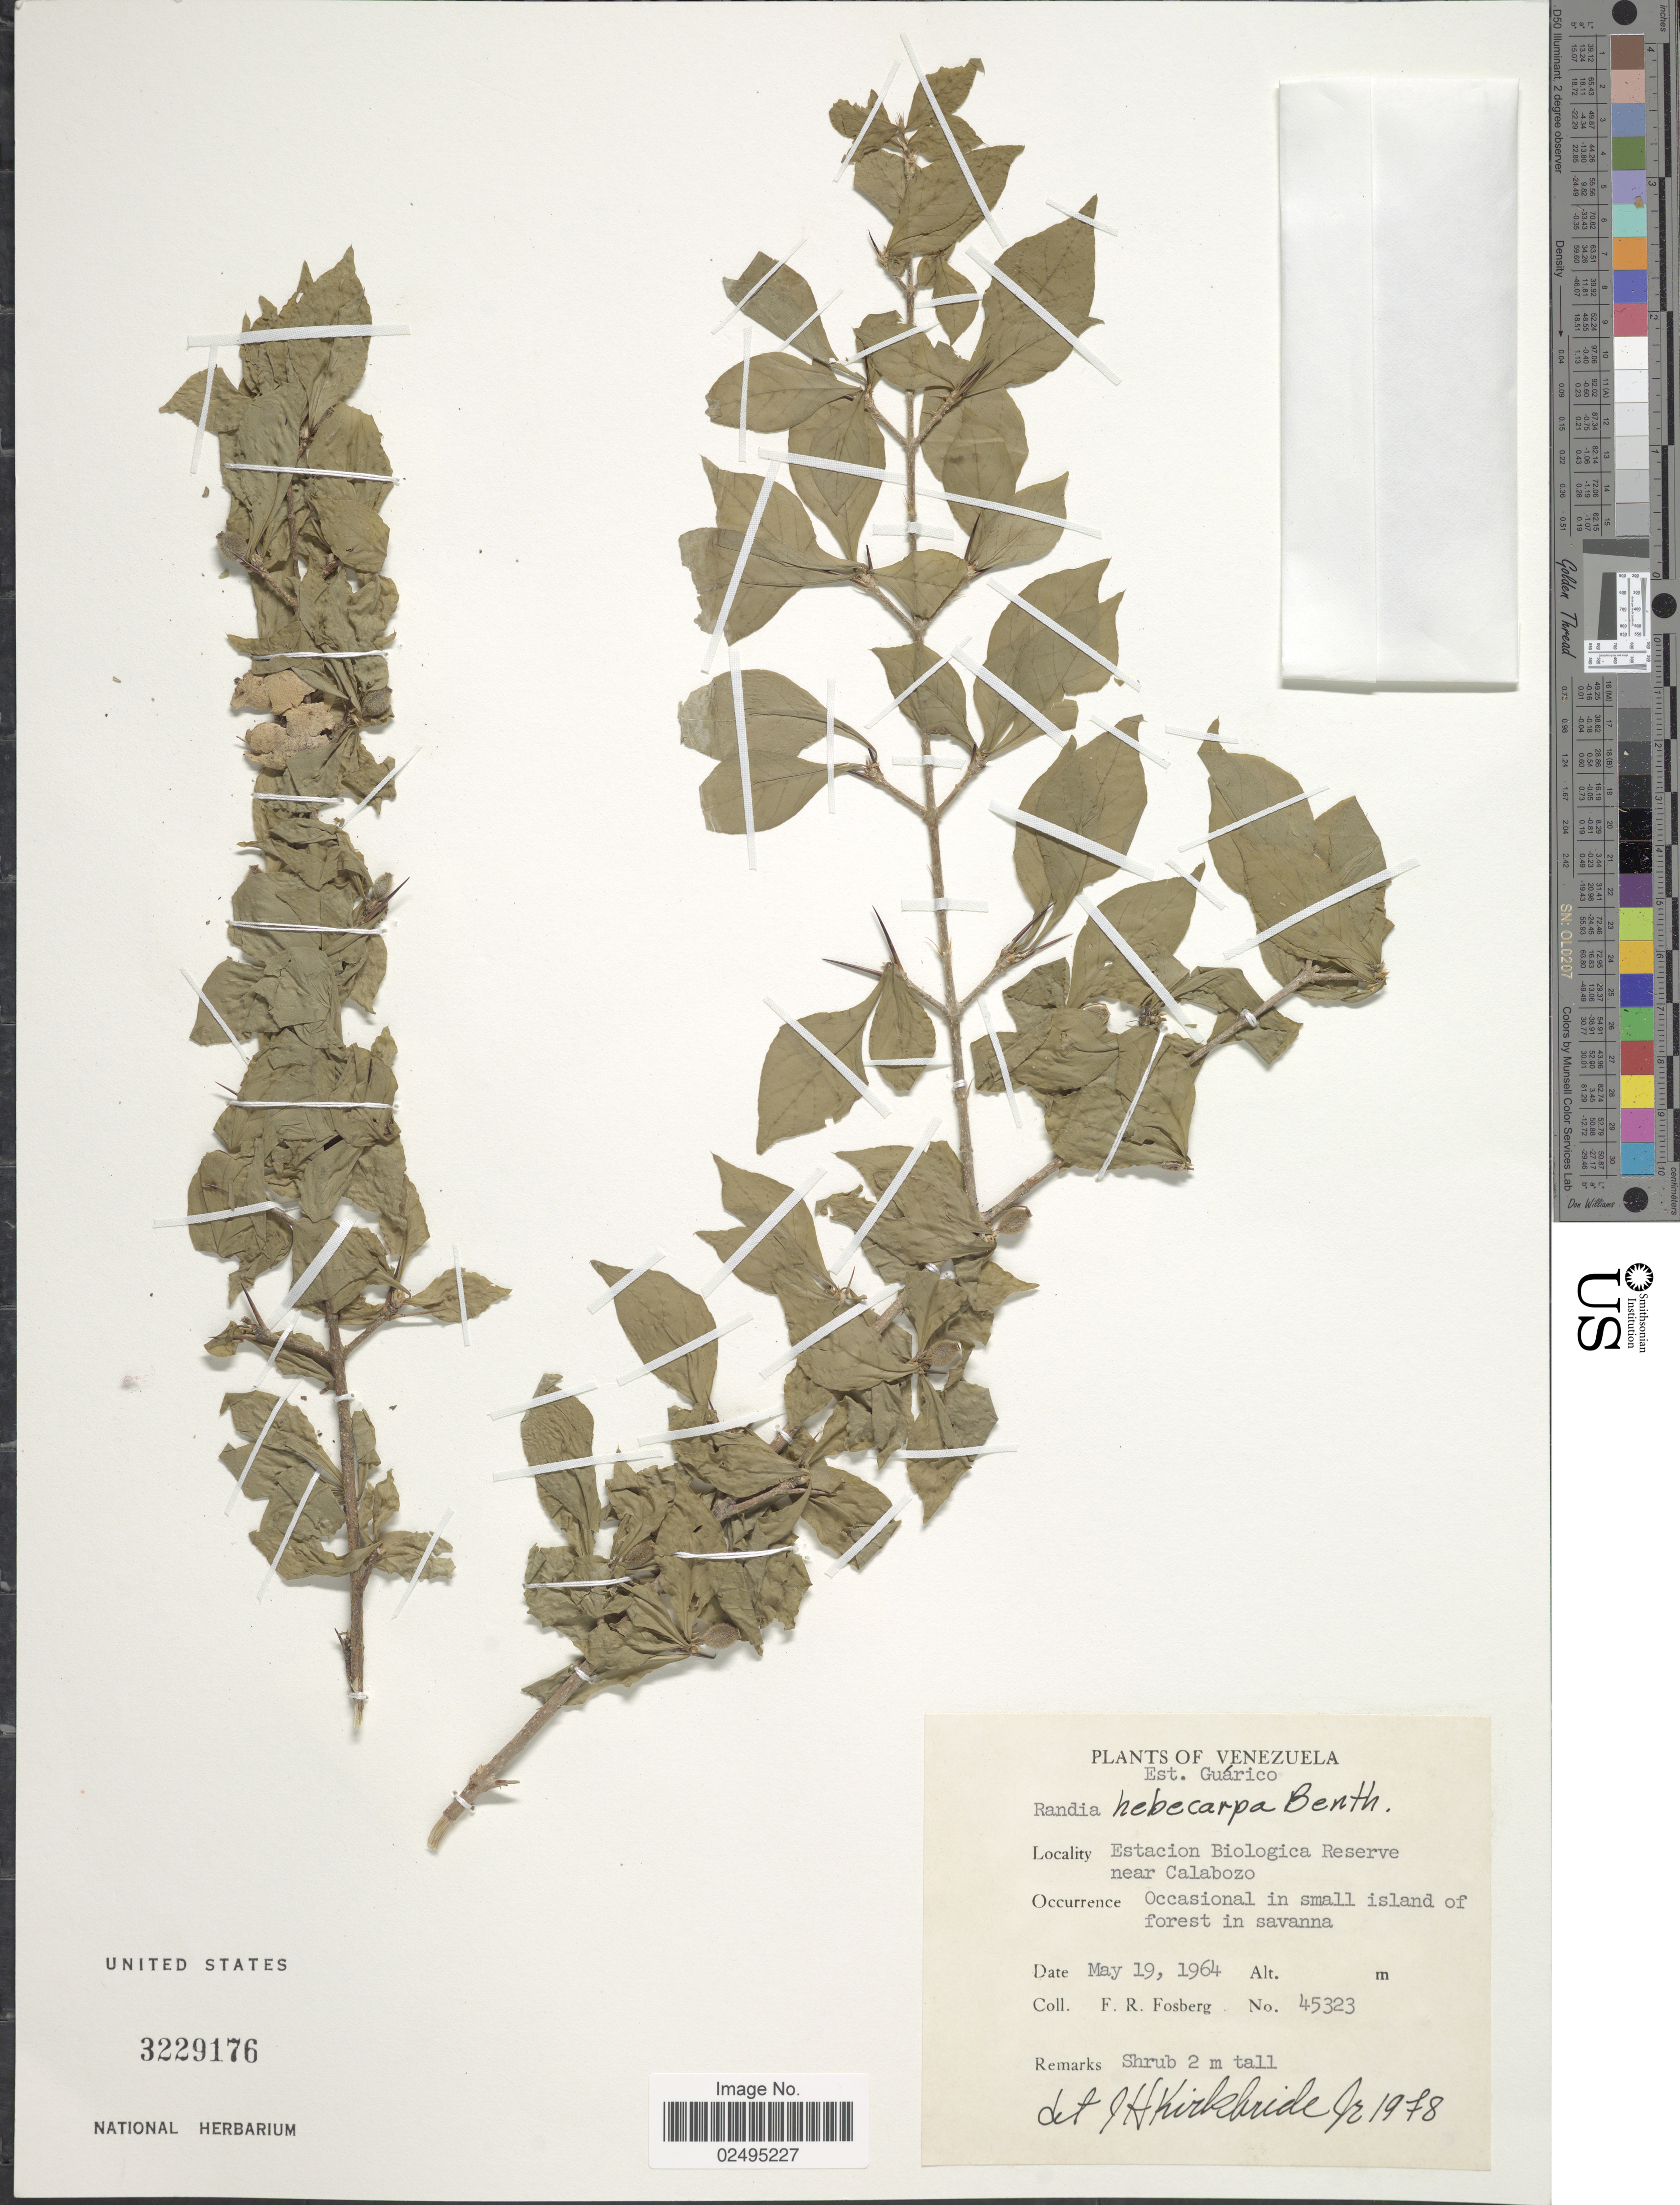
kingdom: Plantae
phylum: Tracheophyta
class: Magnoliopsida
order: Gentianales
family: Rubiaceae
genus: Randia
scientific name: Randia hebecarpa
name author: Benth.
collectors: F. R. Fosberg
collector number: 45323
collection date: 1964-05-19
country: Venezuela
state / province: Guárico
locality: Est. Guarico, Estacion Biologica Reserve near Calabozo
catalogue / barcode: US 3229176